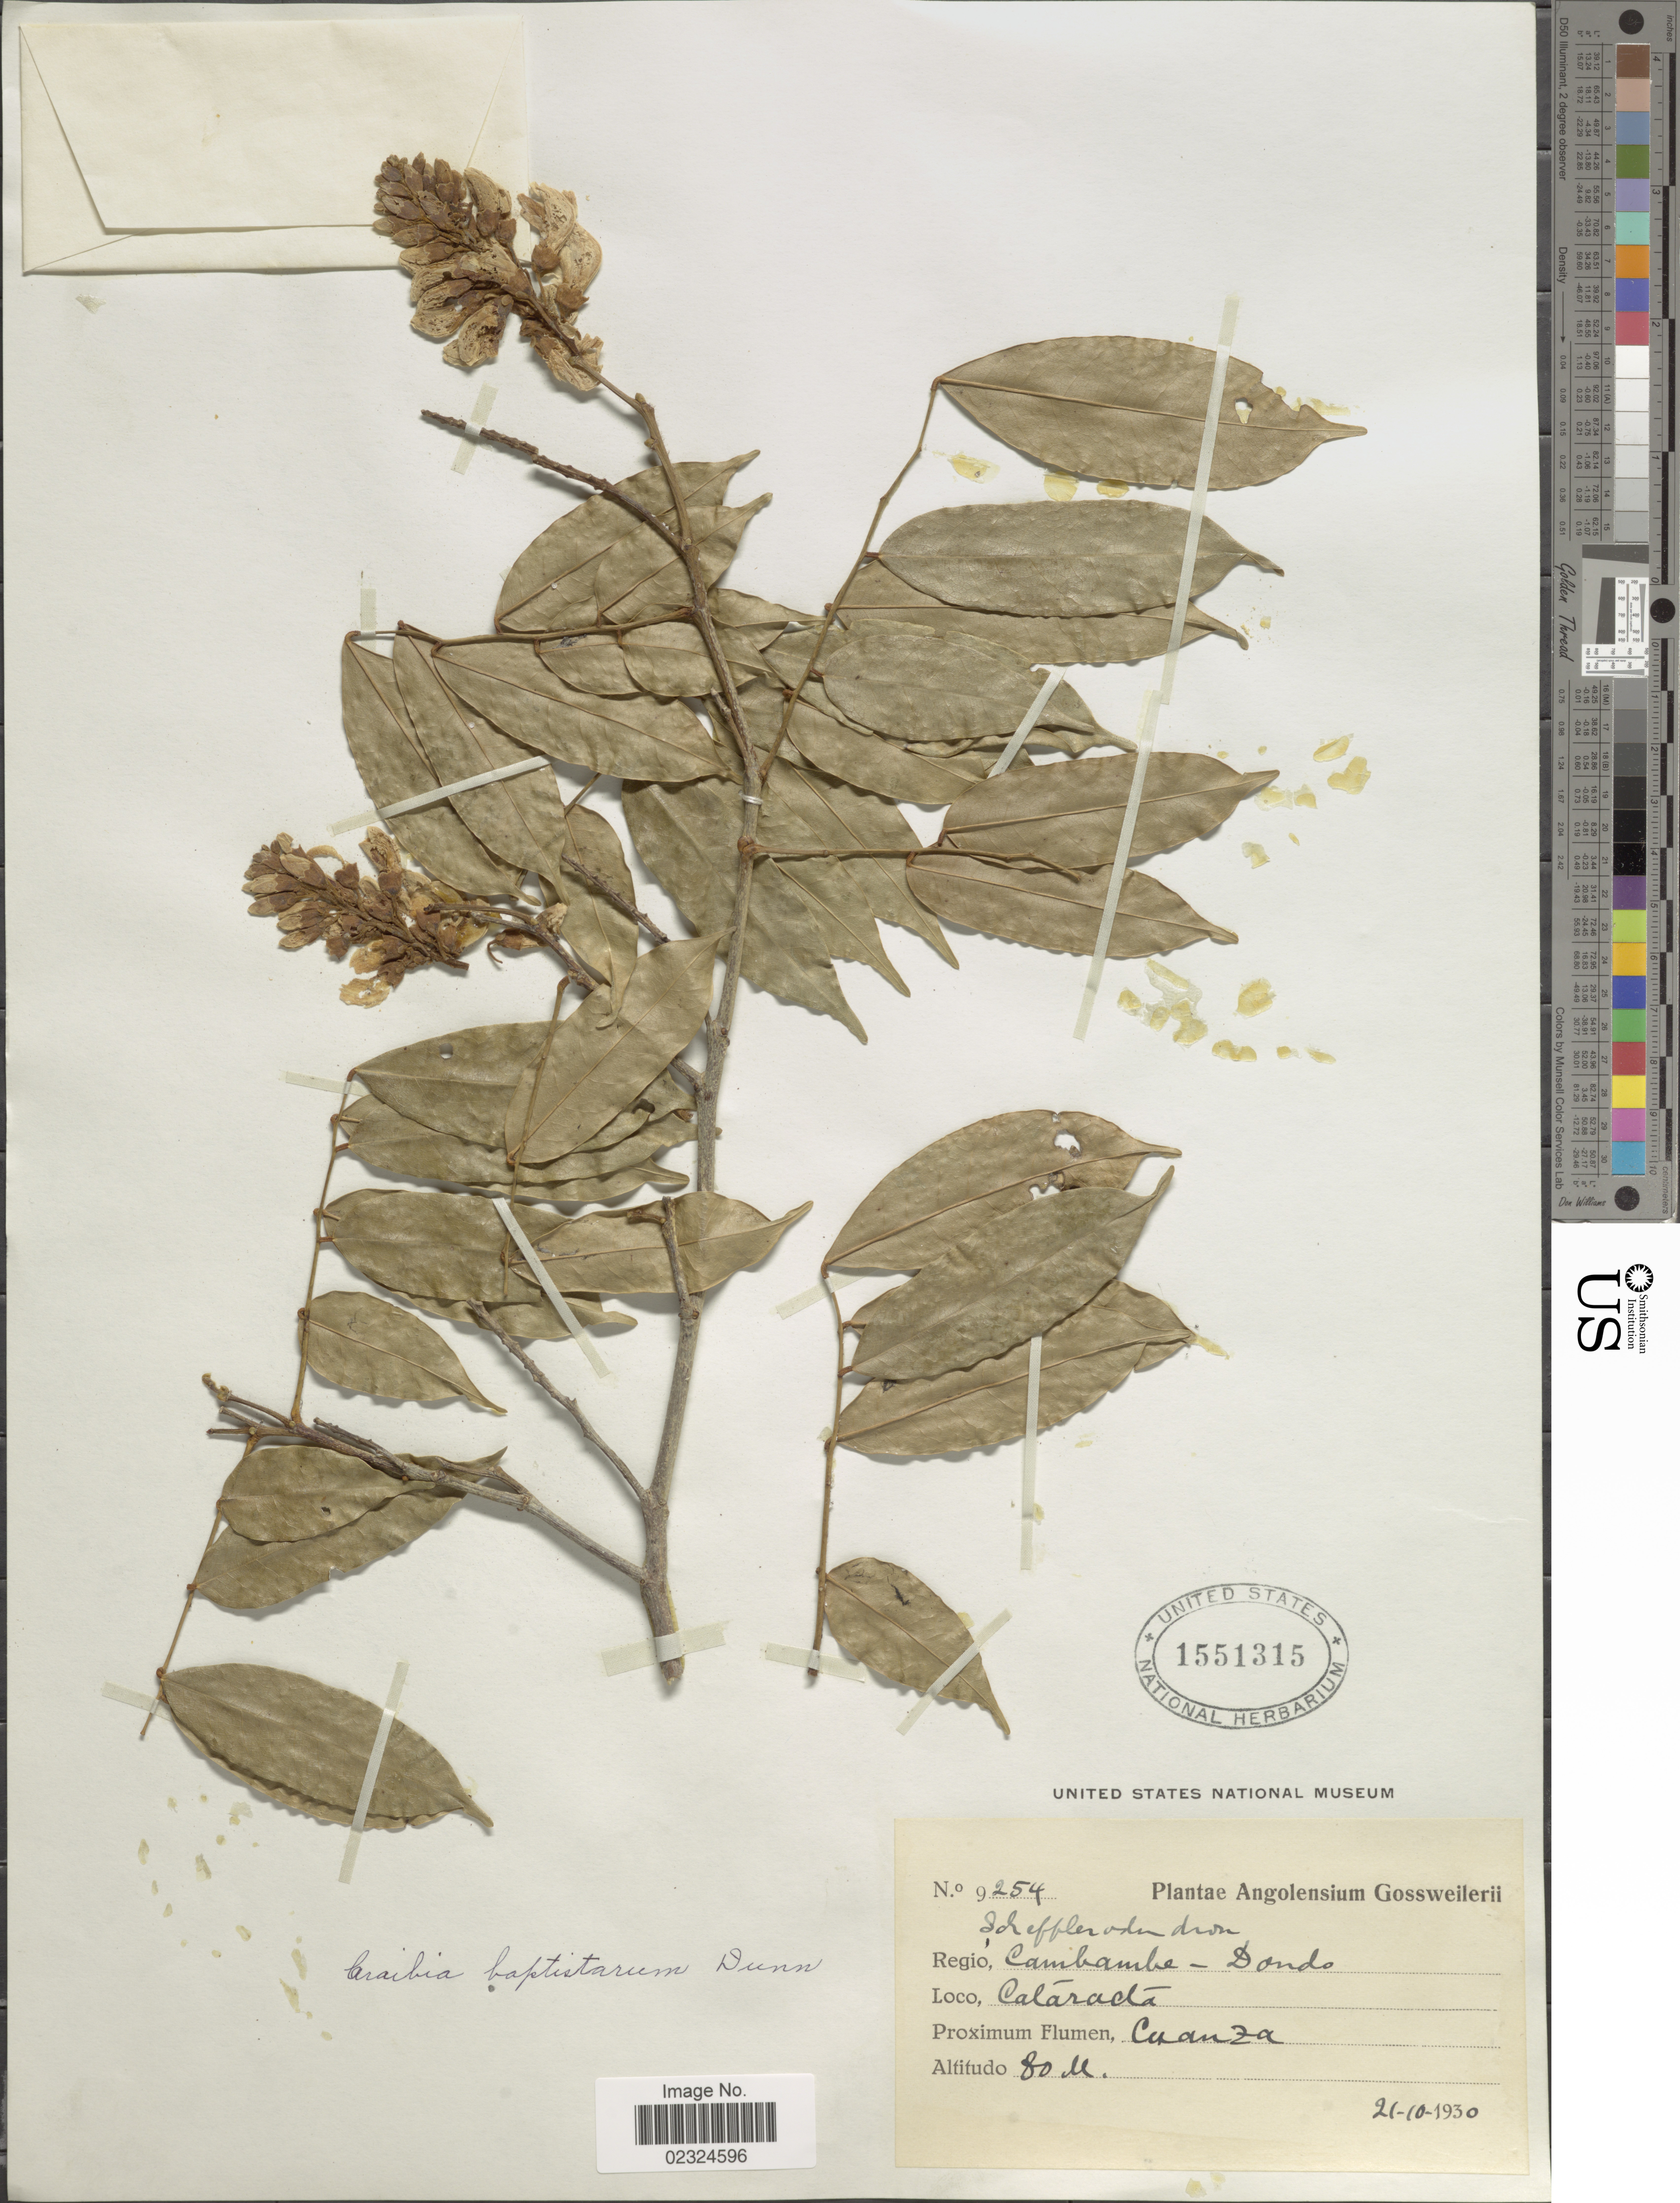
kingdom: Plantae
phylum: Tracheophyta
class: Magnoliopsida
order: Fabales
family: Fabaceae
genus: Craibia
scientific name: Craibia baptistarum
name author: (Büttner) Dunn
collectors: -. Gossweiler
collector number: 9254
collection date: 1930-10-21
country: Angola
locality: Angolensium. Regio, Cambambe - Donde. Calarada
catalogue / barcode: US 1551315